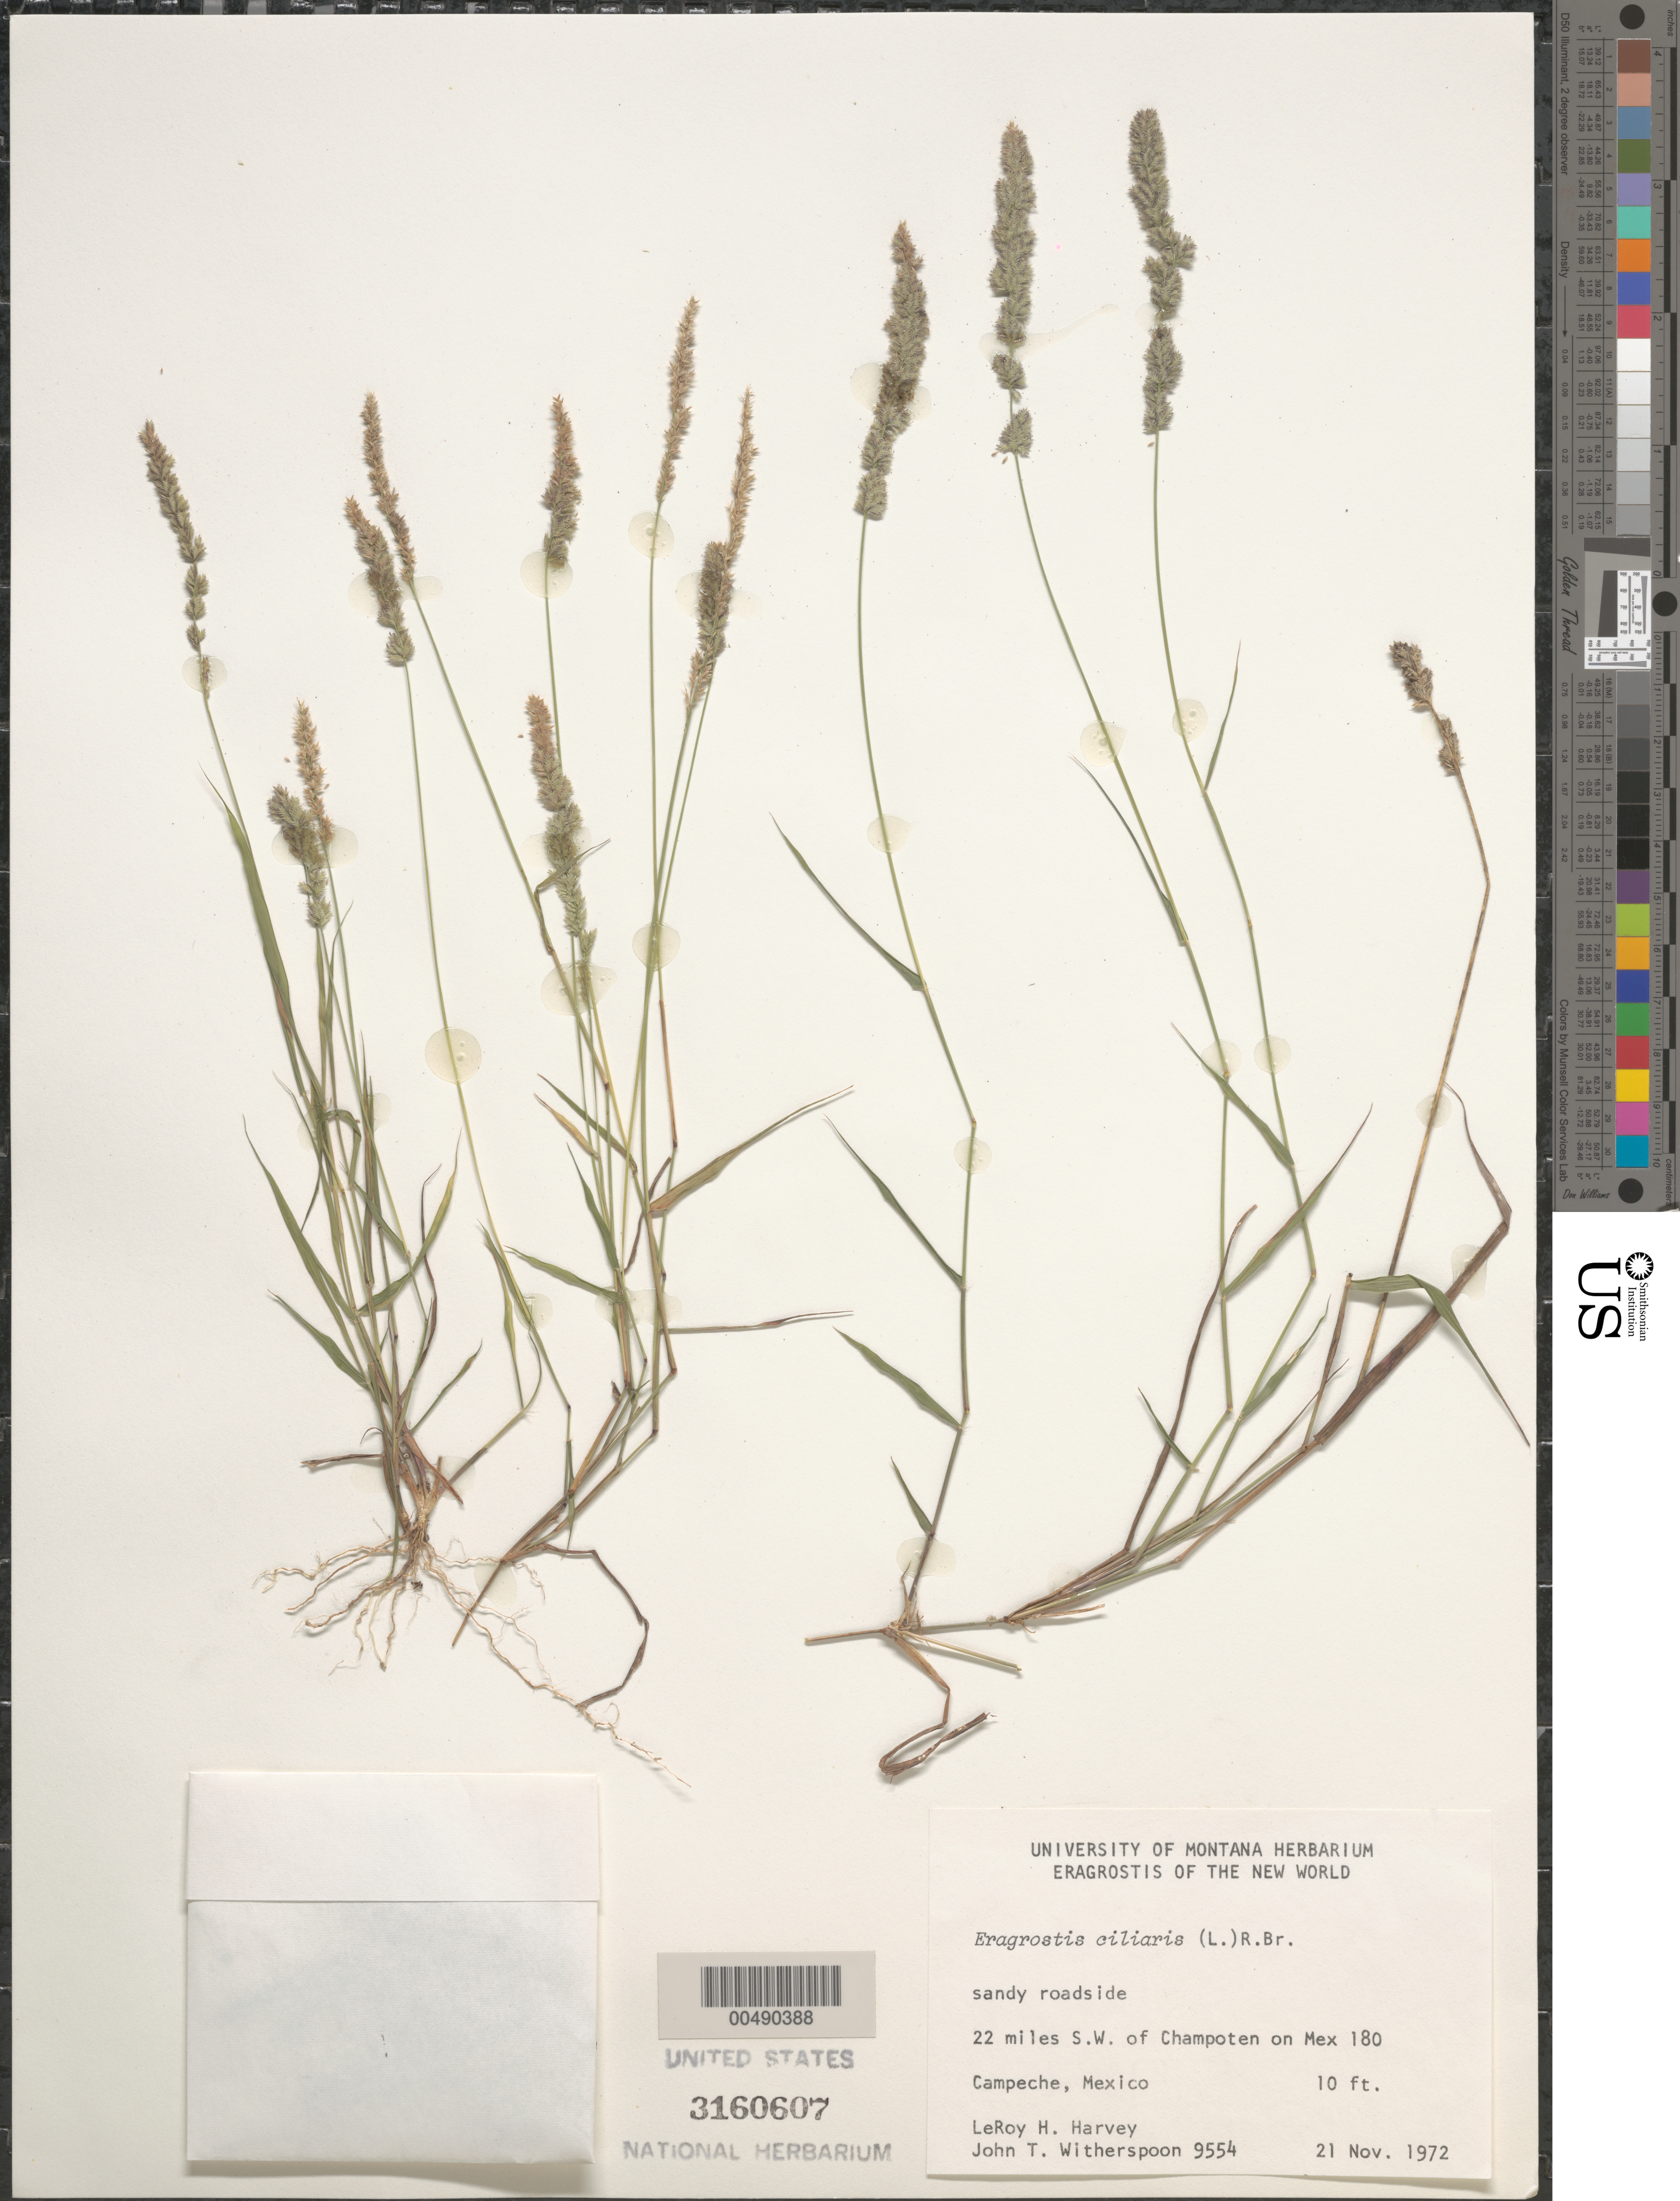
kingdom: Plantae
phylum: Tracheophyta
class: Liliopsida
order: Poales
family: Poaceae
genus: Eragrostis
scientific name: Eragrostis ciliaris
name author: (L.) R. Br.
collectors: L. H. Harvey & J. Witherspoon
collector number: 9554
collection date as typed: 21 Nov 1972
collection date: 1972-11-21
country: Mexico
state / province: Chiapas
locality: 22 mi SW of Champoten on Mex 180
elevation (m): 3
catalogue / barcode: US 3160607